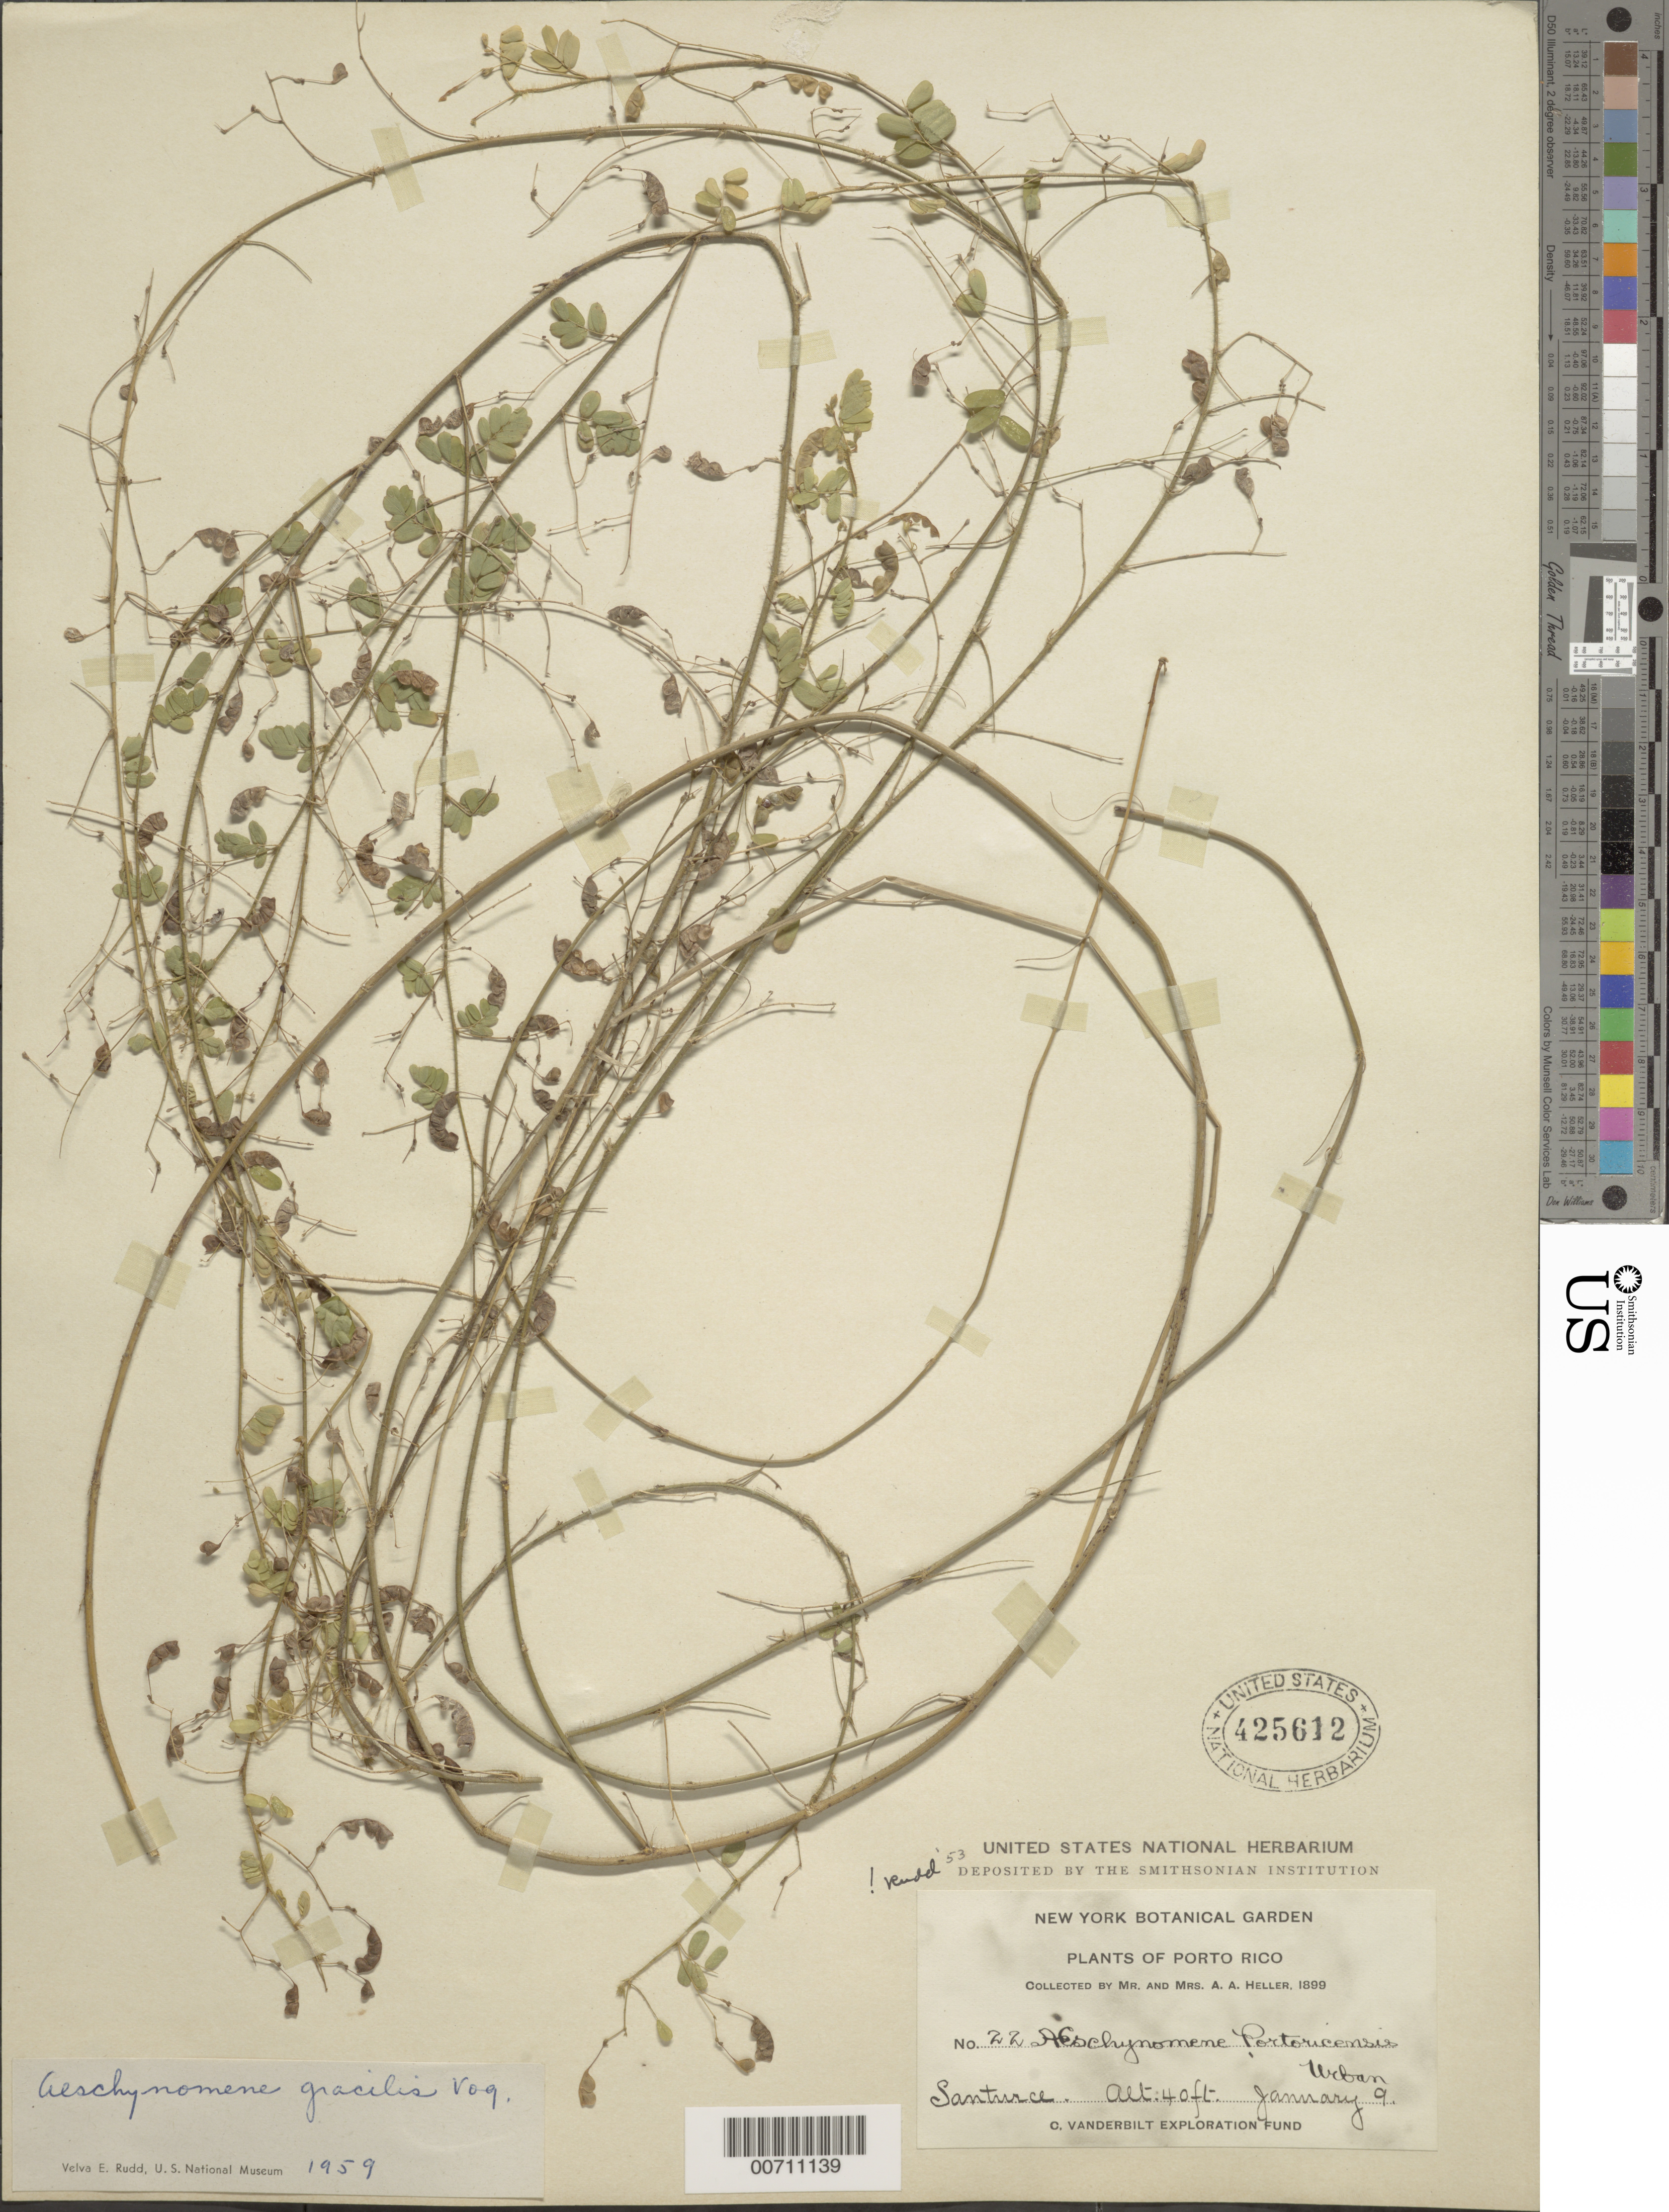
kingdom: Plantae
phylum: Tracheophyta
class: Magnoliopsida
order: Fabales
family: Fabaceae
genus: Aeschynomene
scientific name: Aeschynomene gracilis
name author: Voq.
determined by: Rudd, V. E.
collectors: A. A. Heller & -- Heller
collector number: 22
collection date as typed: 09 Jan 1899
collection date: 1899-01-09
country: Puerto Rico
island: Greater Antilles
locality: Santurce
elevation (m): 12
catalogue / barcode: US 425612